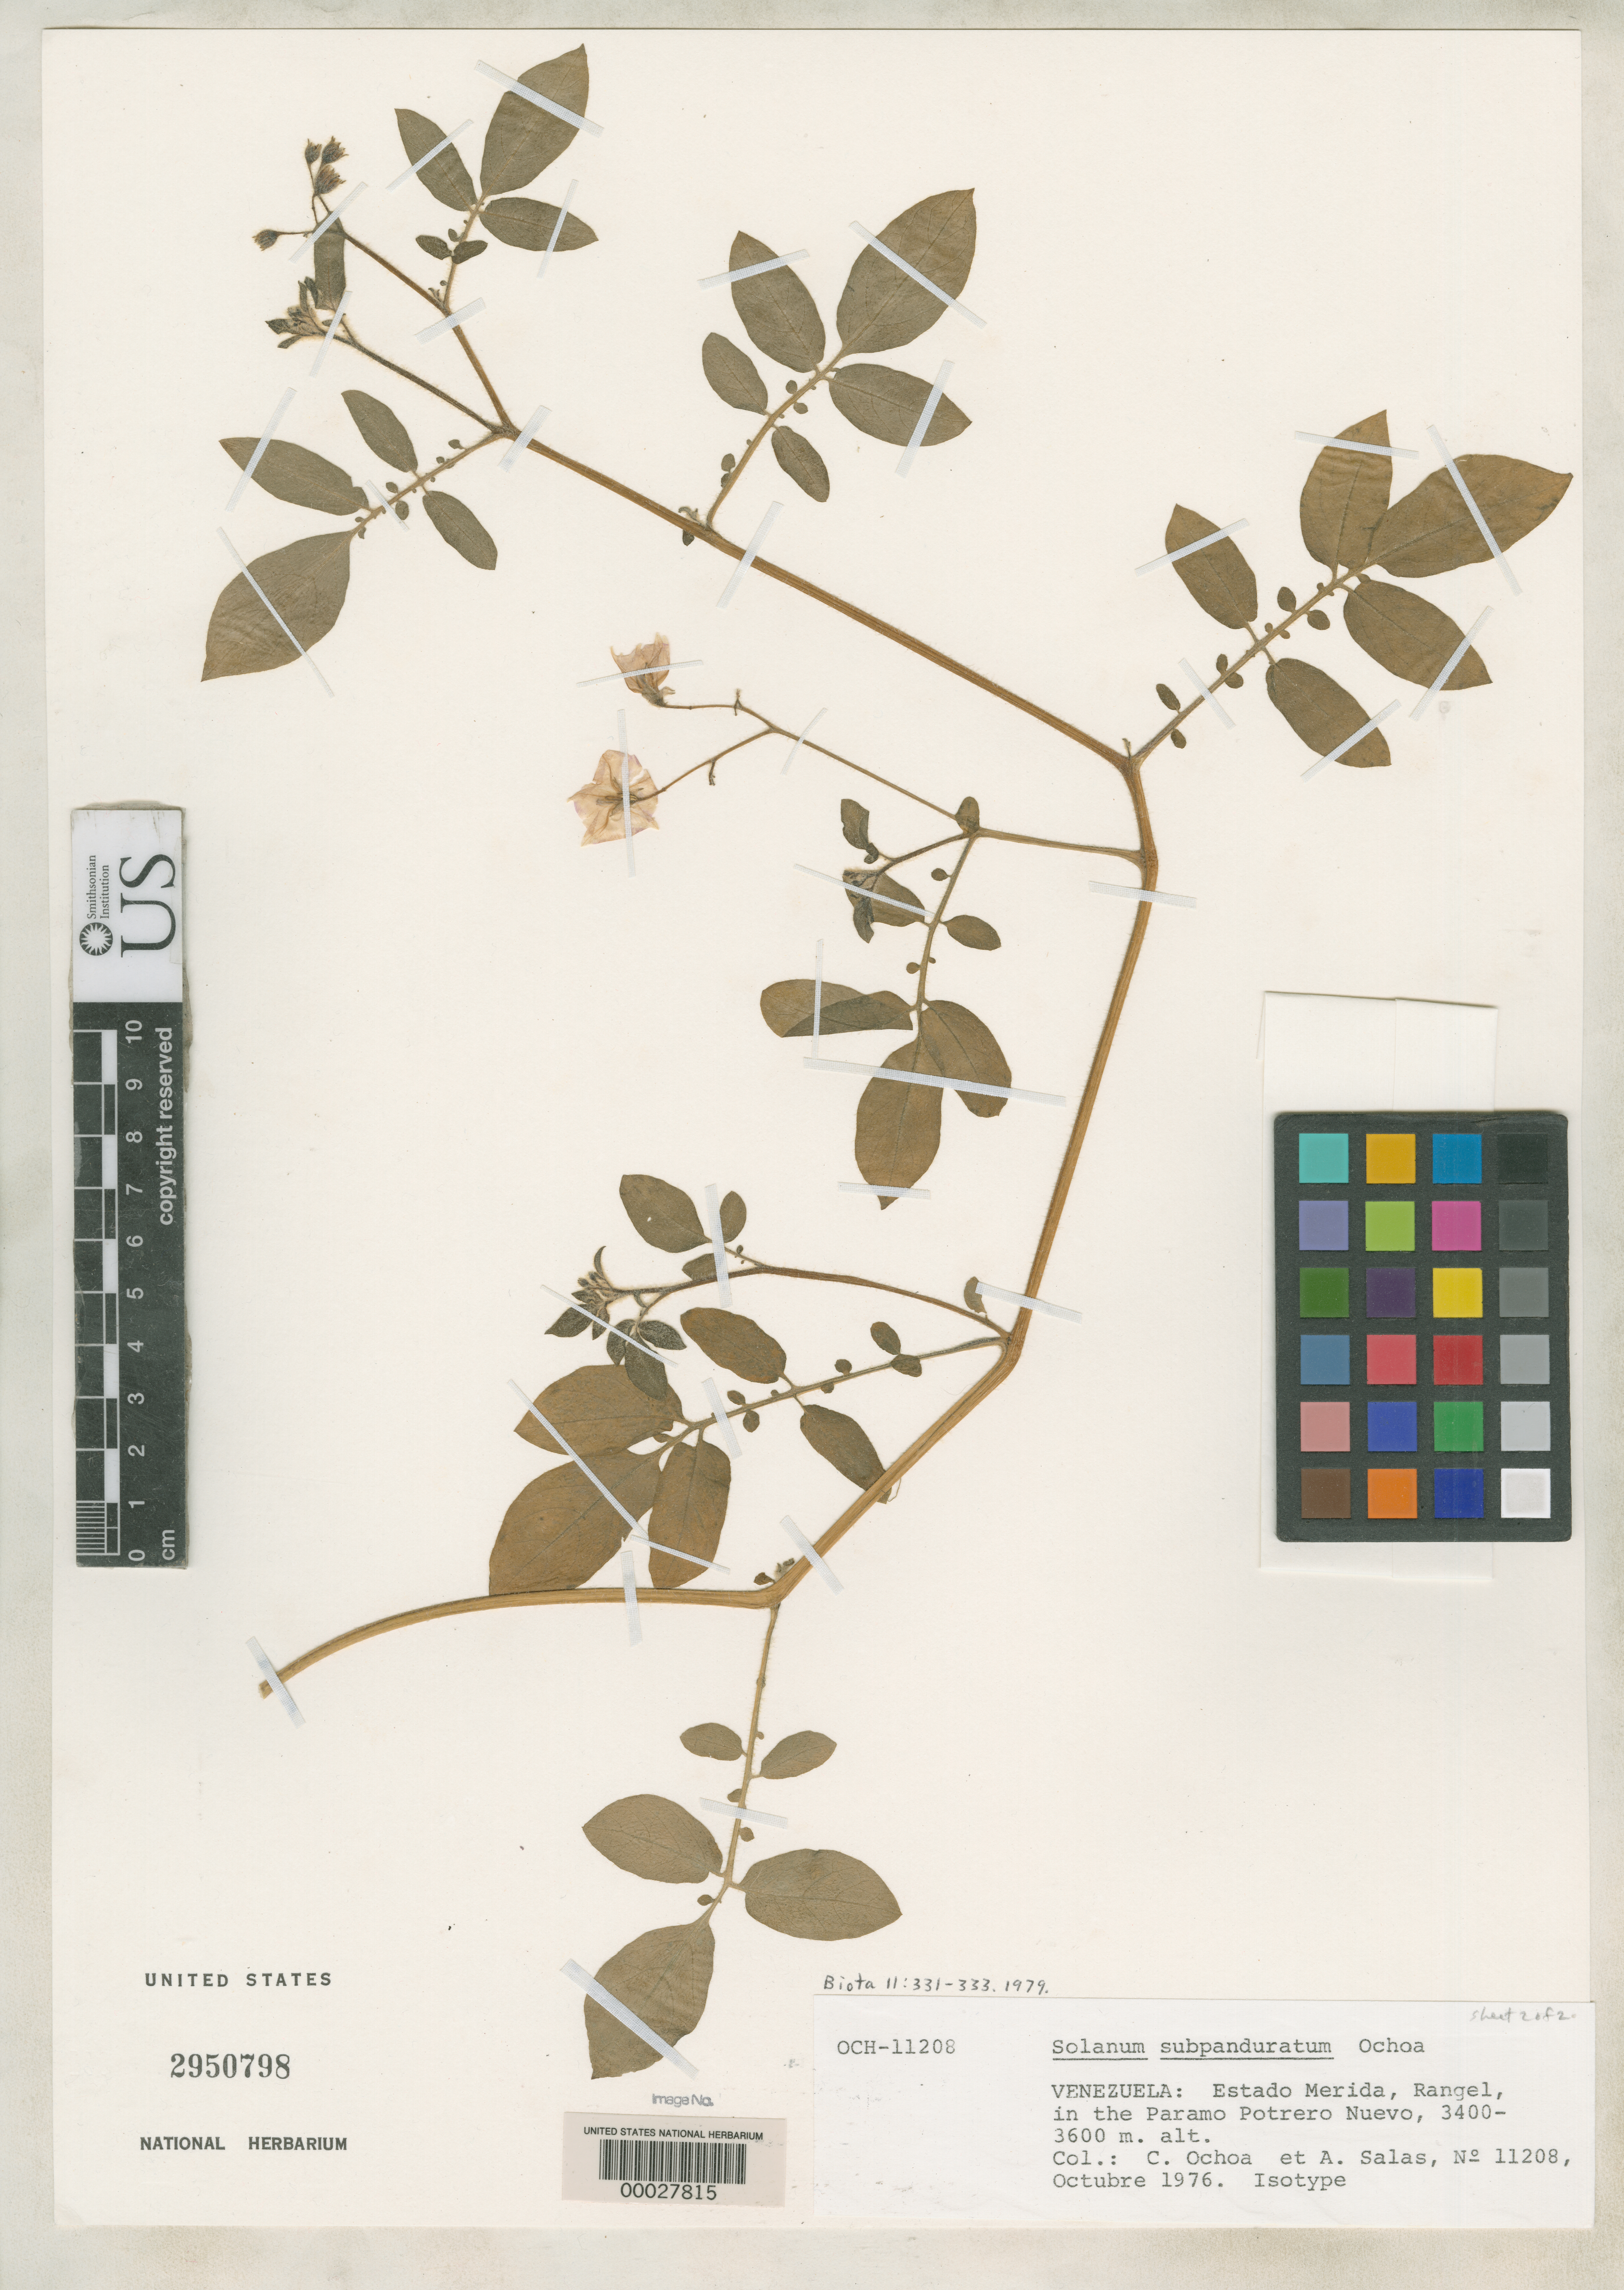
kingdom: Plantae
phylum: Tracheophyta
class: Magnoliopsida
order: Solanales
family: Solanaceae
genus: Solanum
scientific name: Solanum subpanduratum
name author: Ochoa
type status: Isotype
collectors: C. M. Ochoa & A. Salas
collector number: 11208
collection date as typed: Oct 1976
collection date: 1976-10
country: Venezuela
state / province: Mérida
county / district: Rangel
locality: Rangel in the Paramo Potrero Nuevo.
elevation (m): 3400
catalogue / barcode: US 2950798